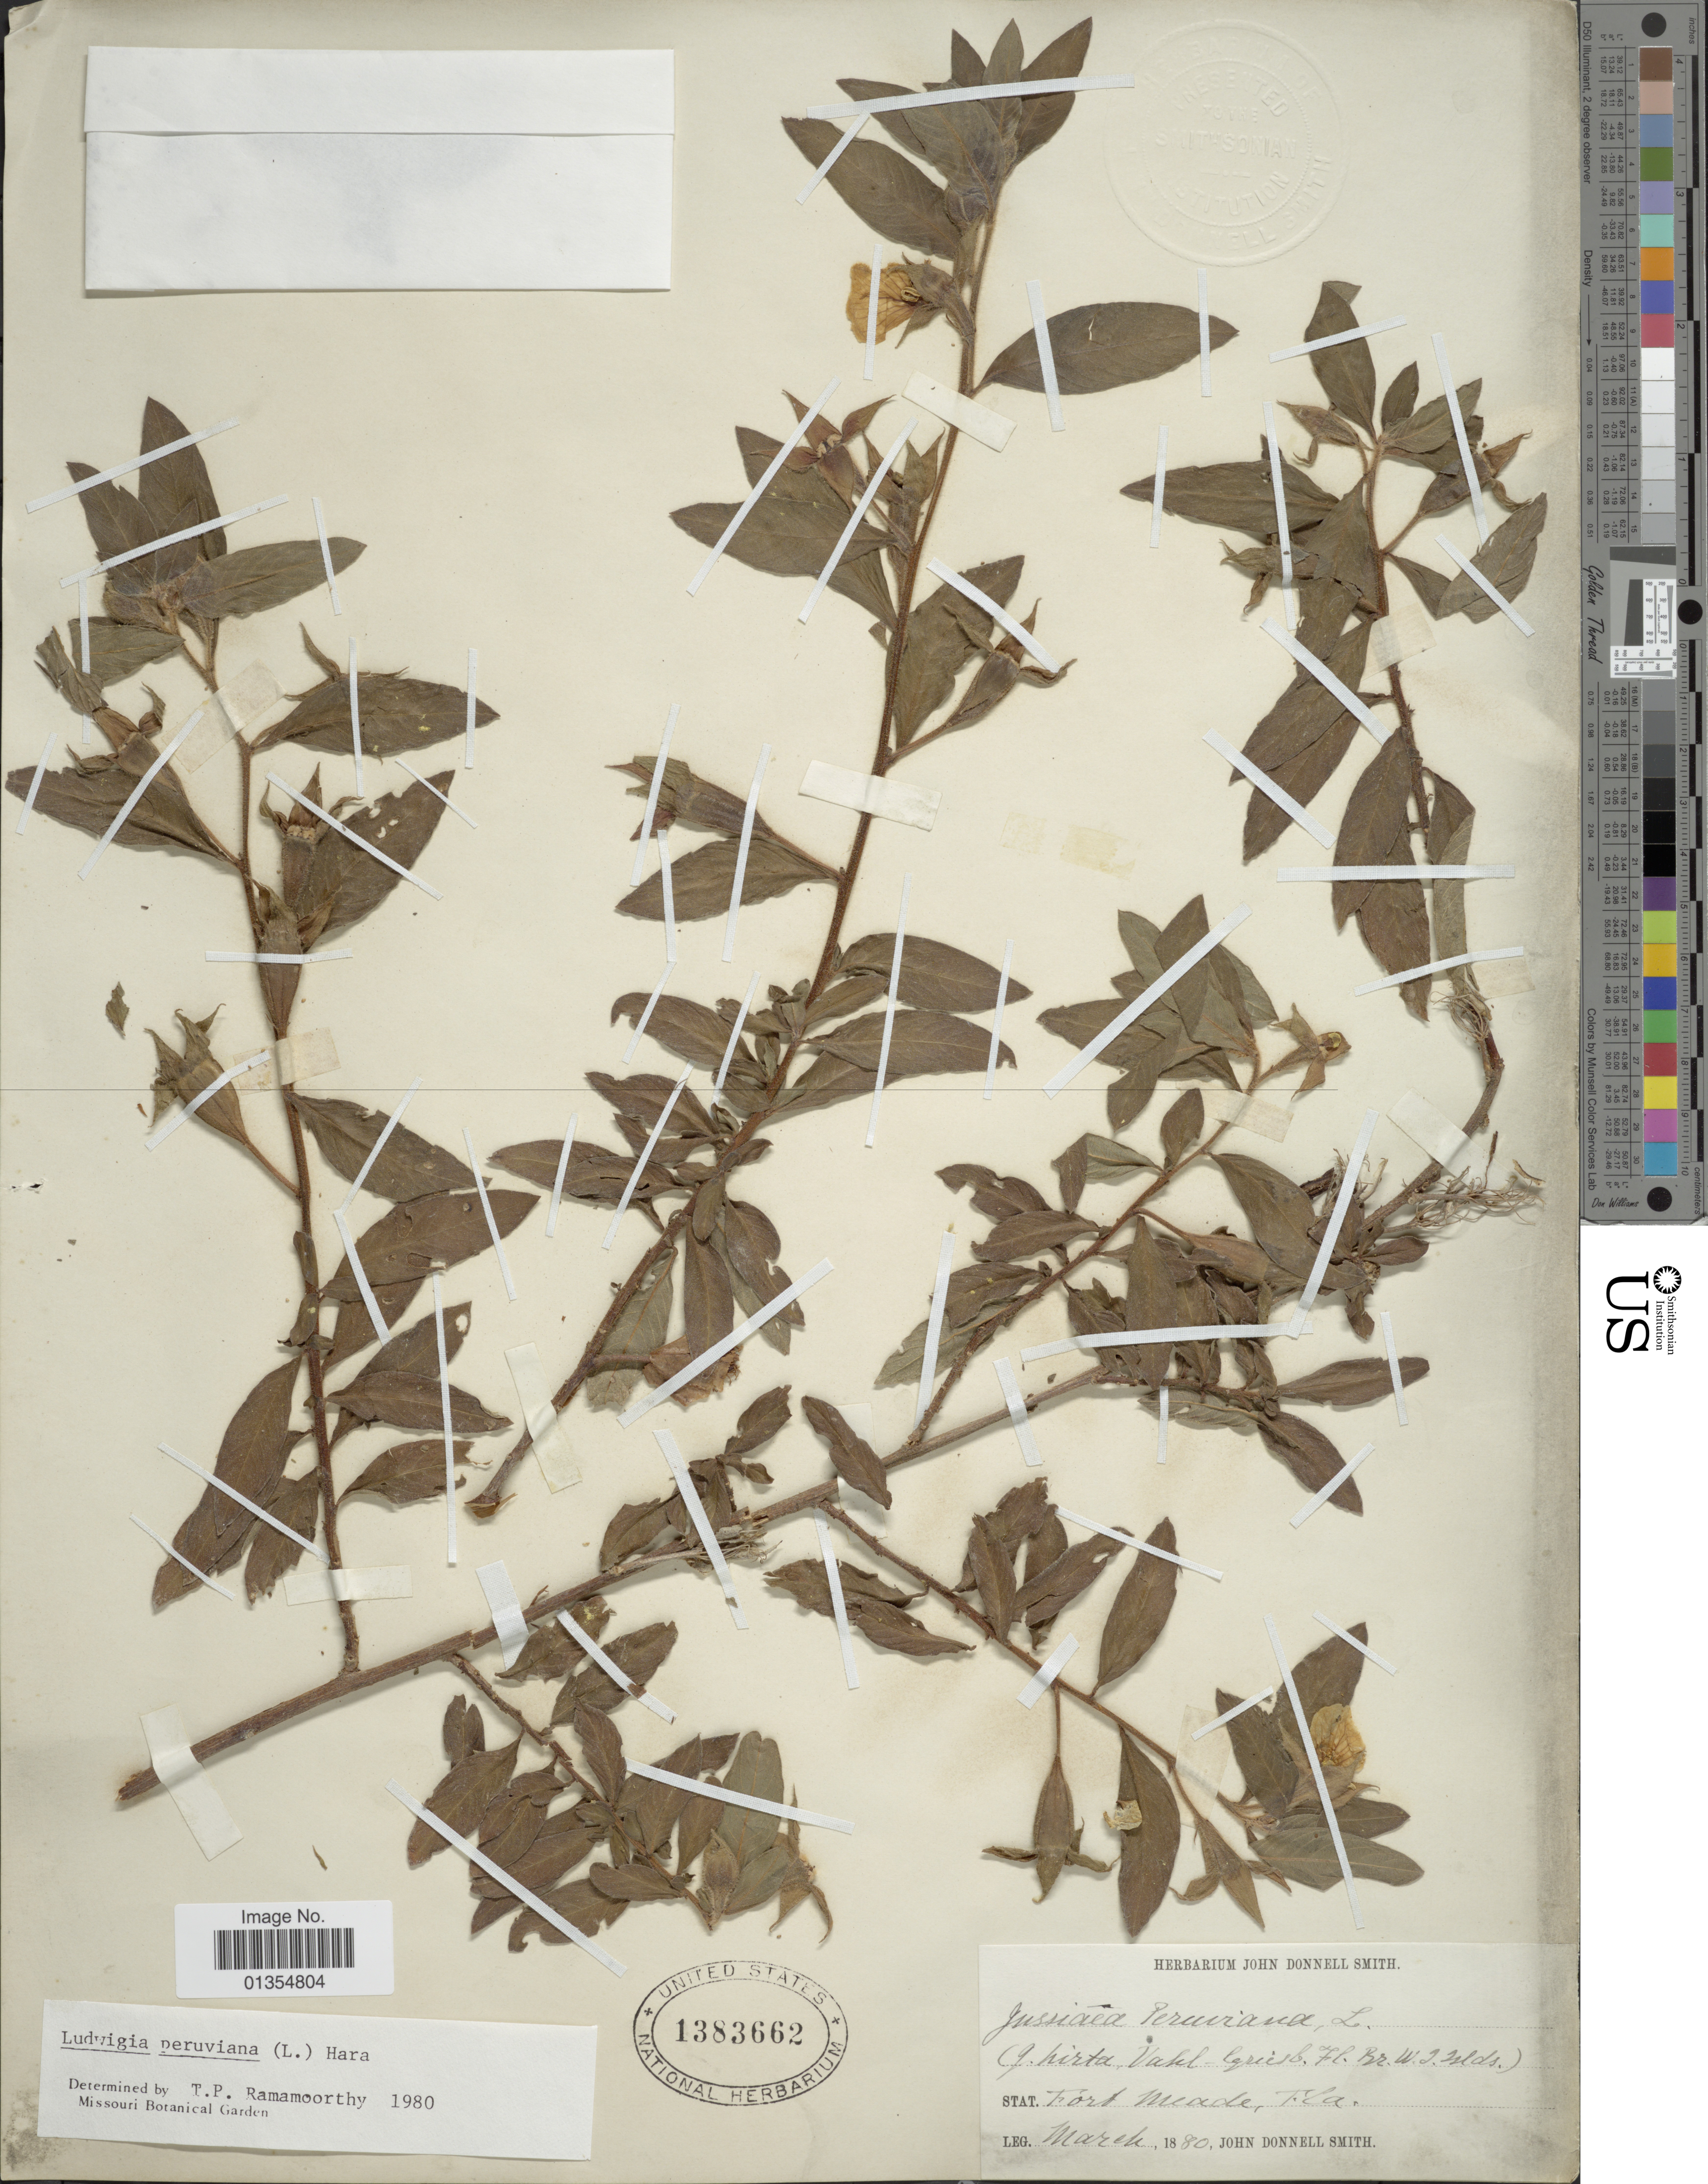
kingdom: Plantae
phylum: Tracheophyta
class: Magnoliopsida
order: Myrtales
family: Onagraceae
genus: Ludwigia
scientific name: Ludwigia peruviana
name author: (L.) H. Hara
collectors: J. Donnell Smith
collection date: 1880-03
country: United States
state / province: Florida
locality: Fort Meade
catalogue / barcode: US 1383662